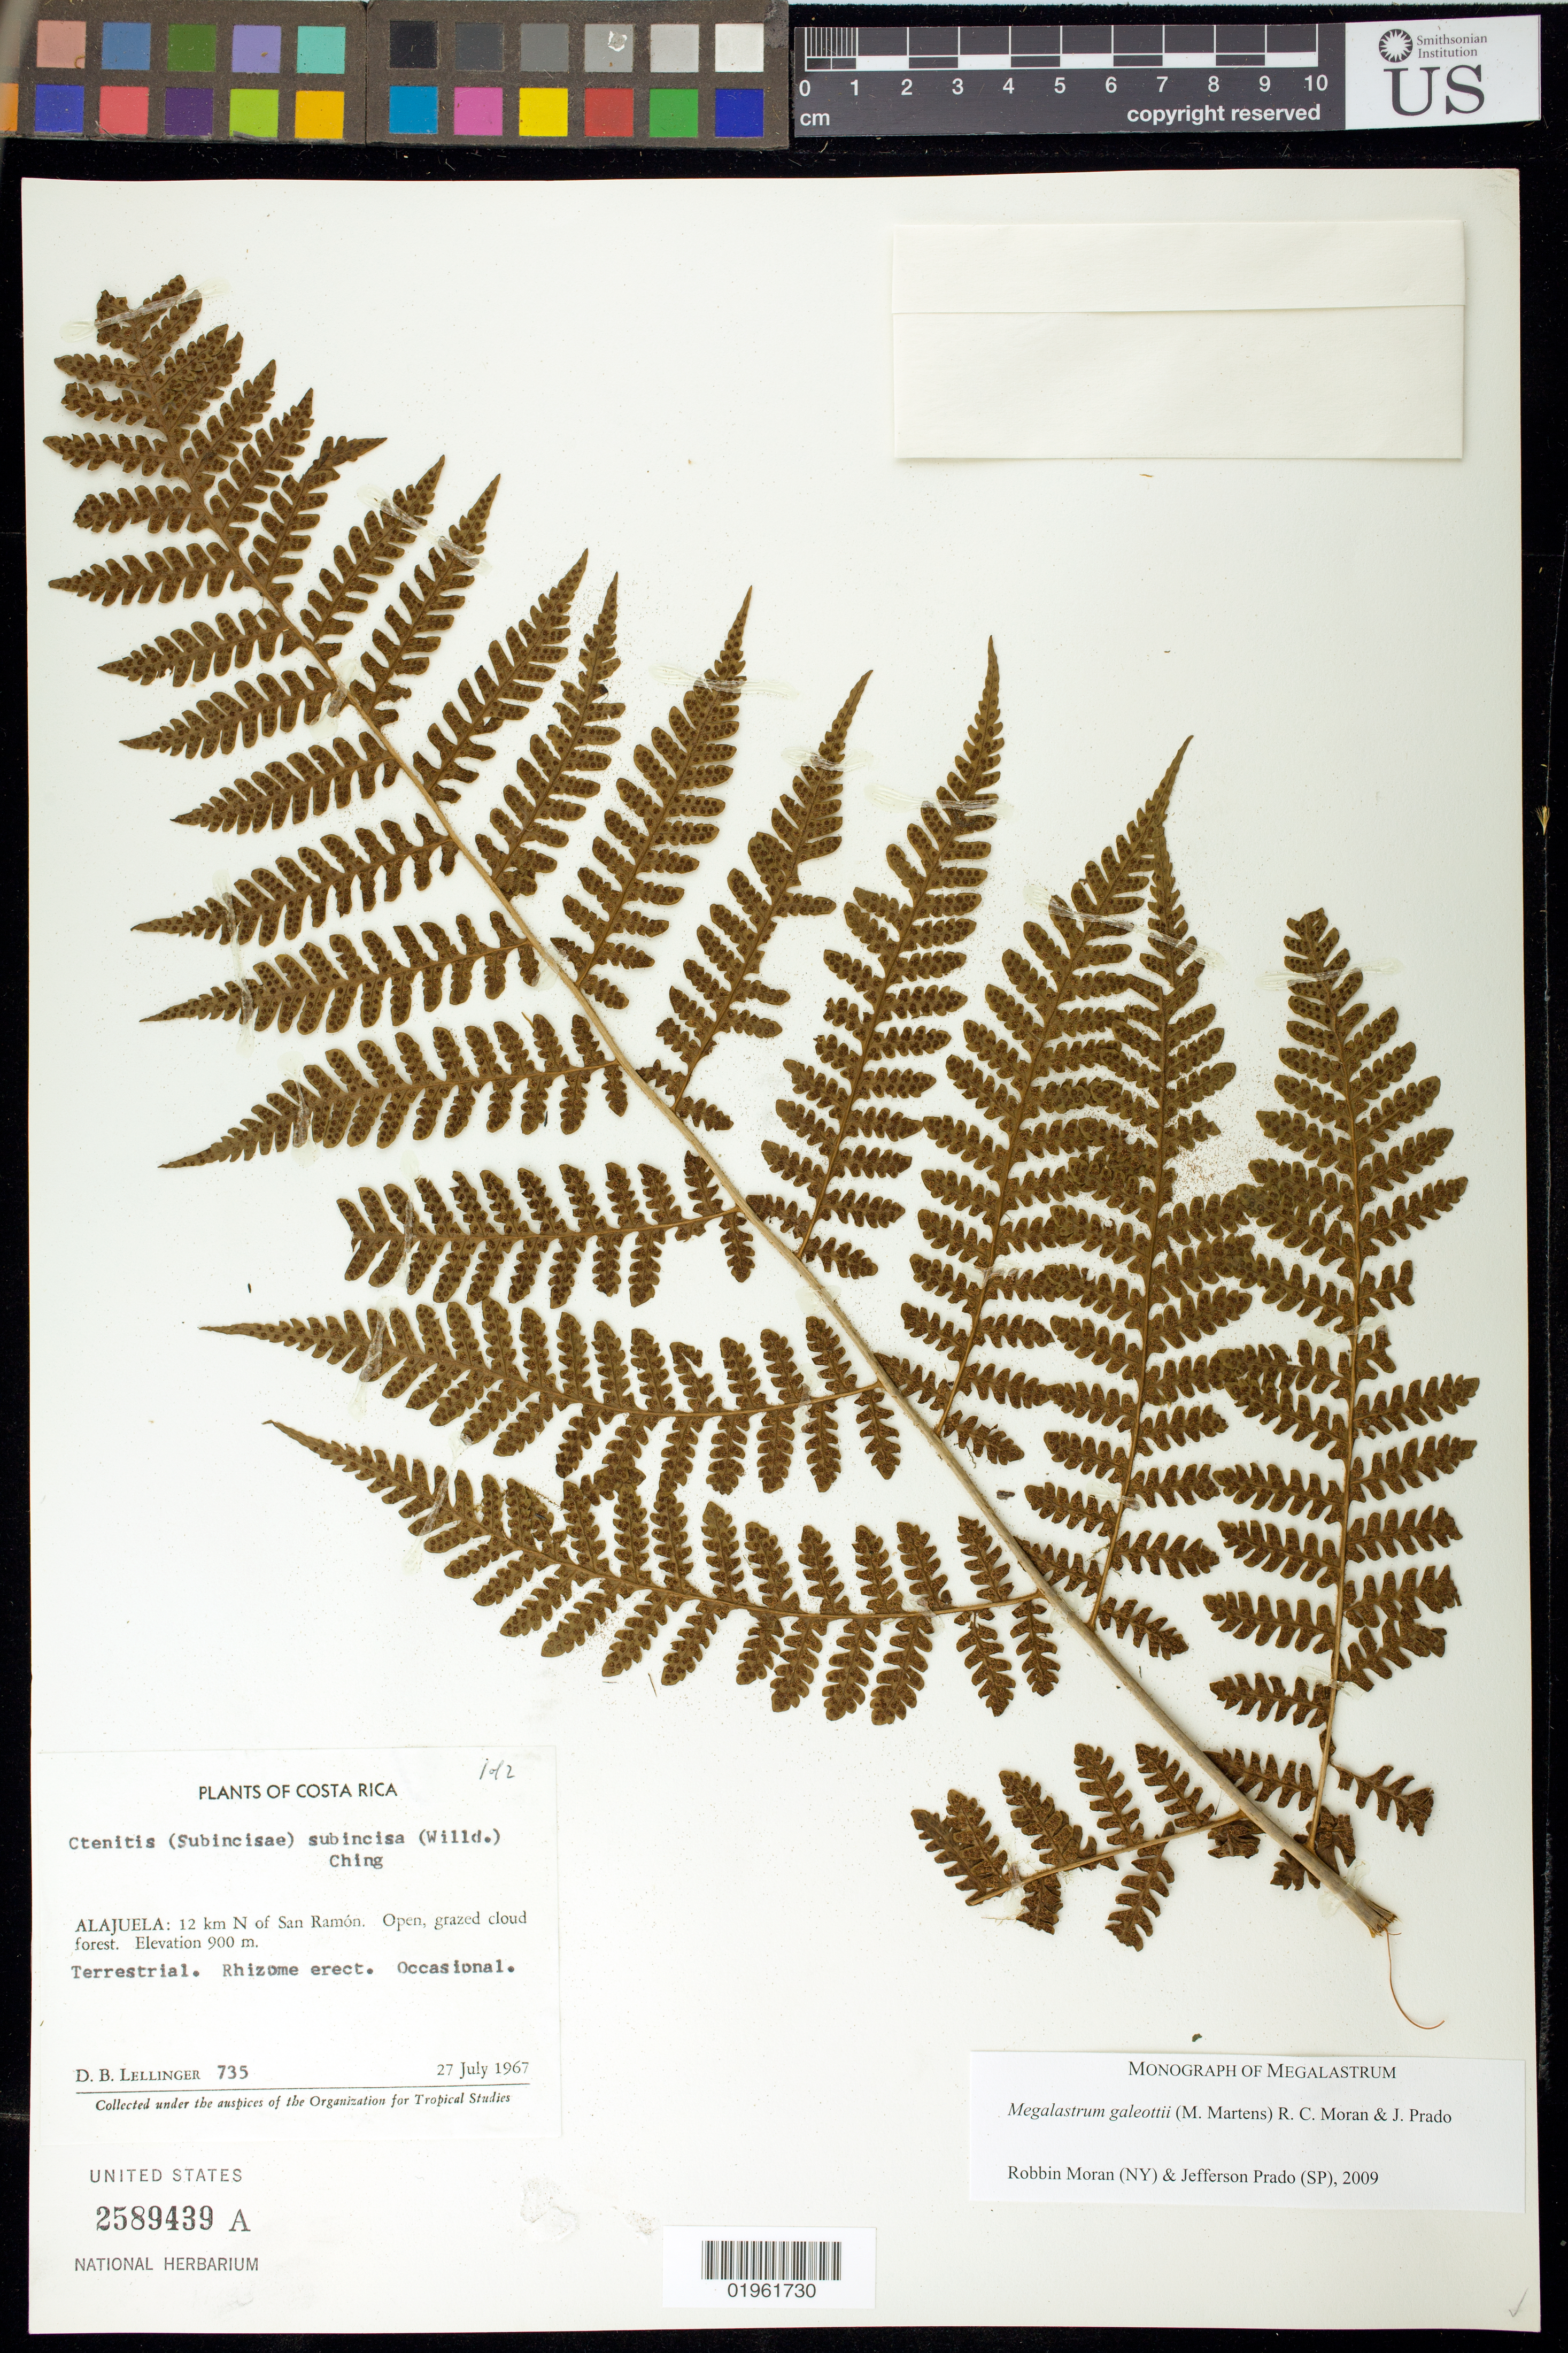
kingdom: Plantae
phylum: Tracheophyta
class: Polypodiopsida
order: Polypodiales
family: Dryopteridaceae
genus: Megalastrum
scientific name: Megalastrum galeottii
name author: (M. Martens) R.C. Moran & J. Prado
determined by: Moran, R. C.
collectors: D. B. Lellinger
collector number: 735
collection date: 1967-07-27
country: Costa Rica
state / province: Alajuela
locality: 12 km N of San Ramón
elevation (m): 900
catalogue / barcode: US 2589439